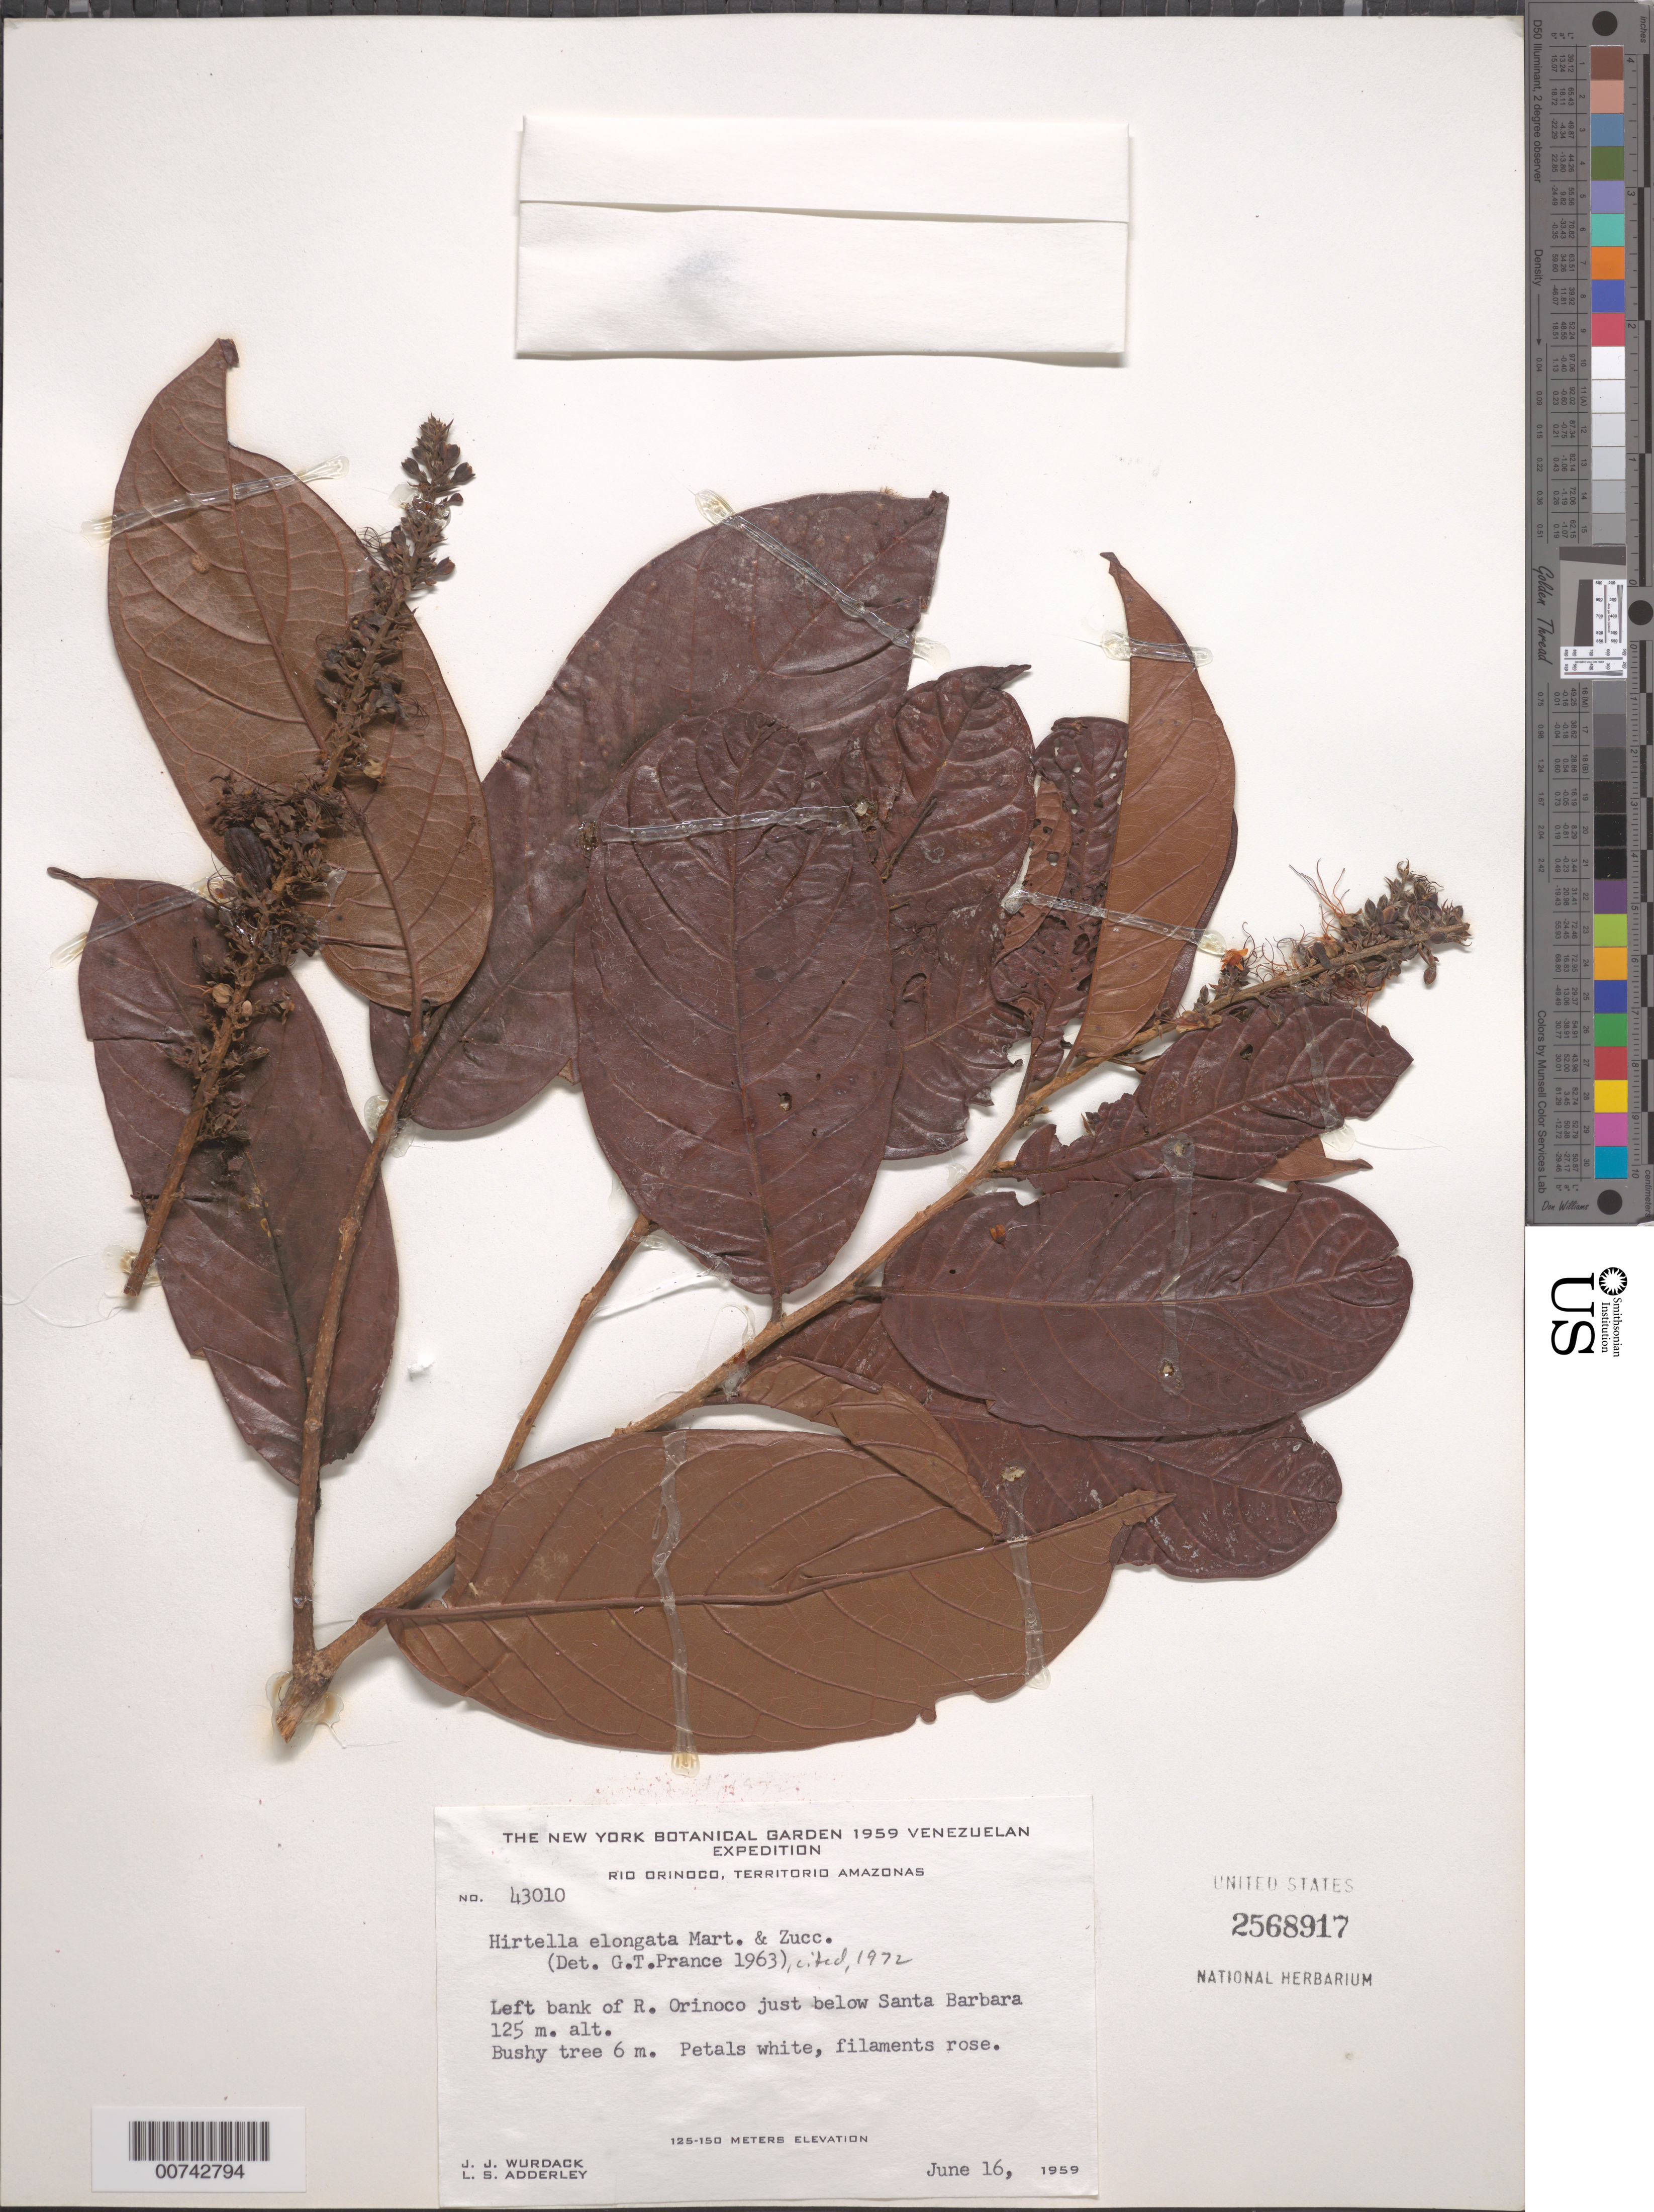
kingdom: Plantae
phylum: Tracheophyta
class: Magnoliopsida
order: Malpighiales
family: Chrysobalanaceae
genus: Hirtella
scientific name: Hirtella elongata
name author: Mart. & Zucc.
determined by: Prance, G. T.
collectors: J. J. Wurdack & L. S. Adderley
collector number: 43010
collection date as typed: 16-Jun-59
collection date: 1959-06-16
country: Venezuela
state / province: Amazonas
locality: Santa Barbara, just below; left bank of Río Orinoco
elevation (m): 125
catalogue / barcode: US 2568917